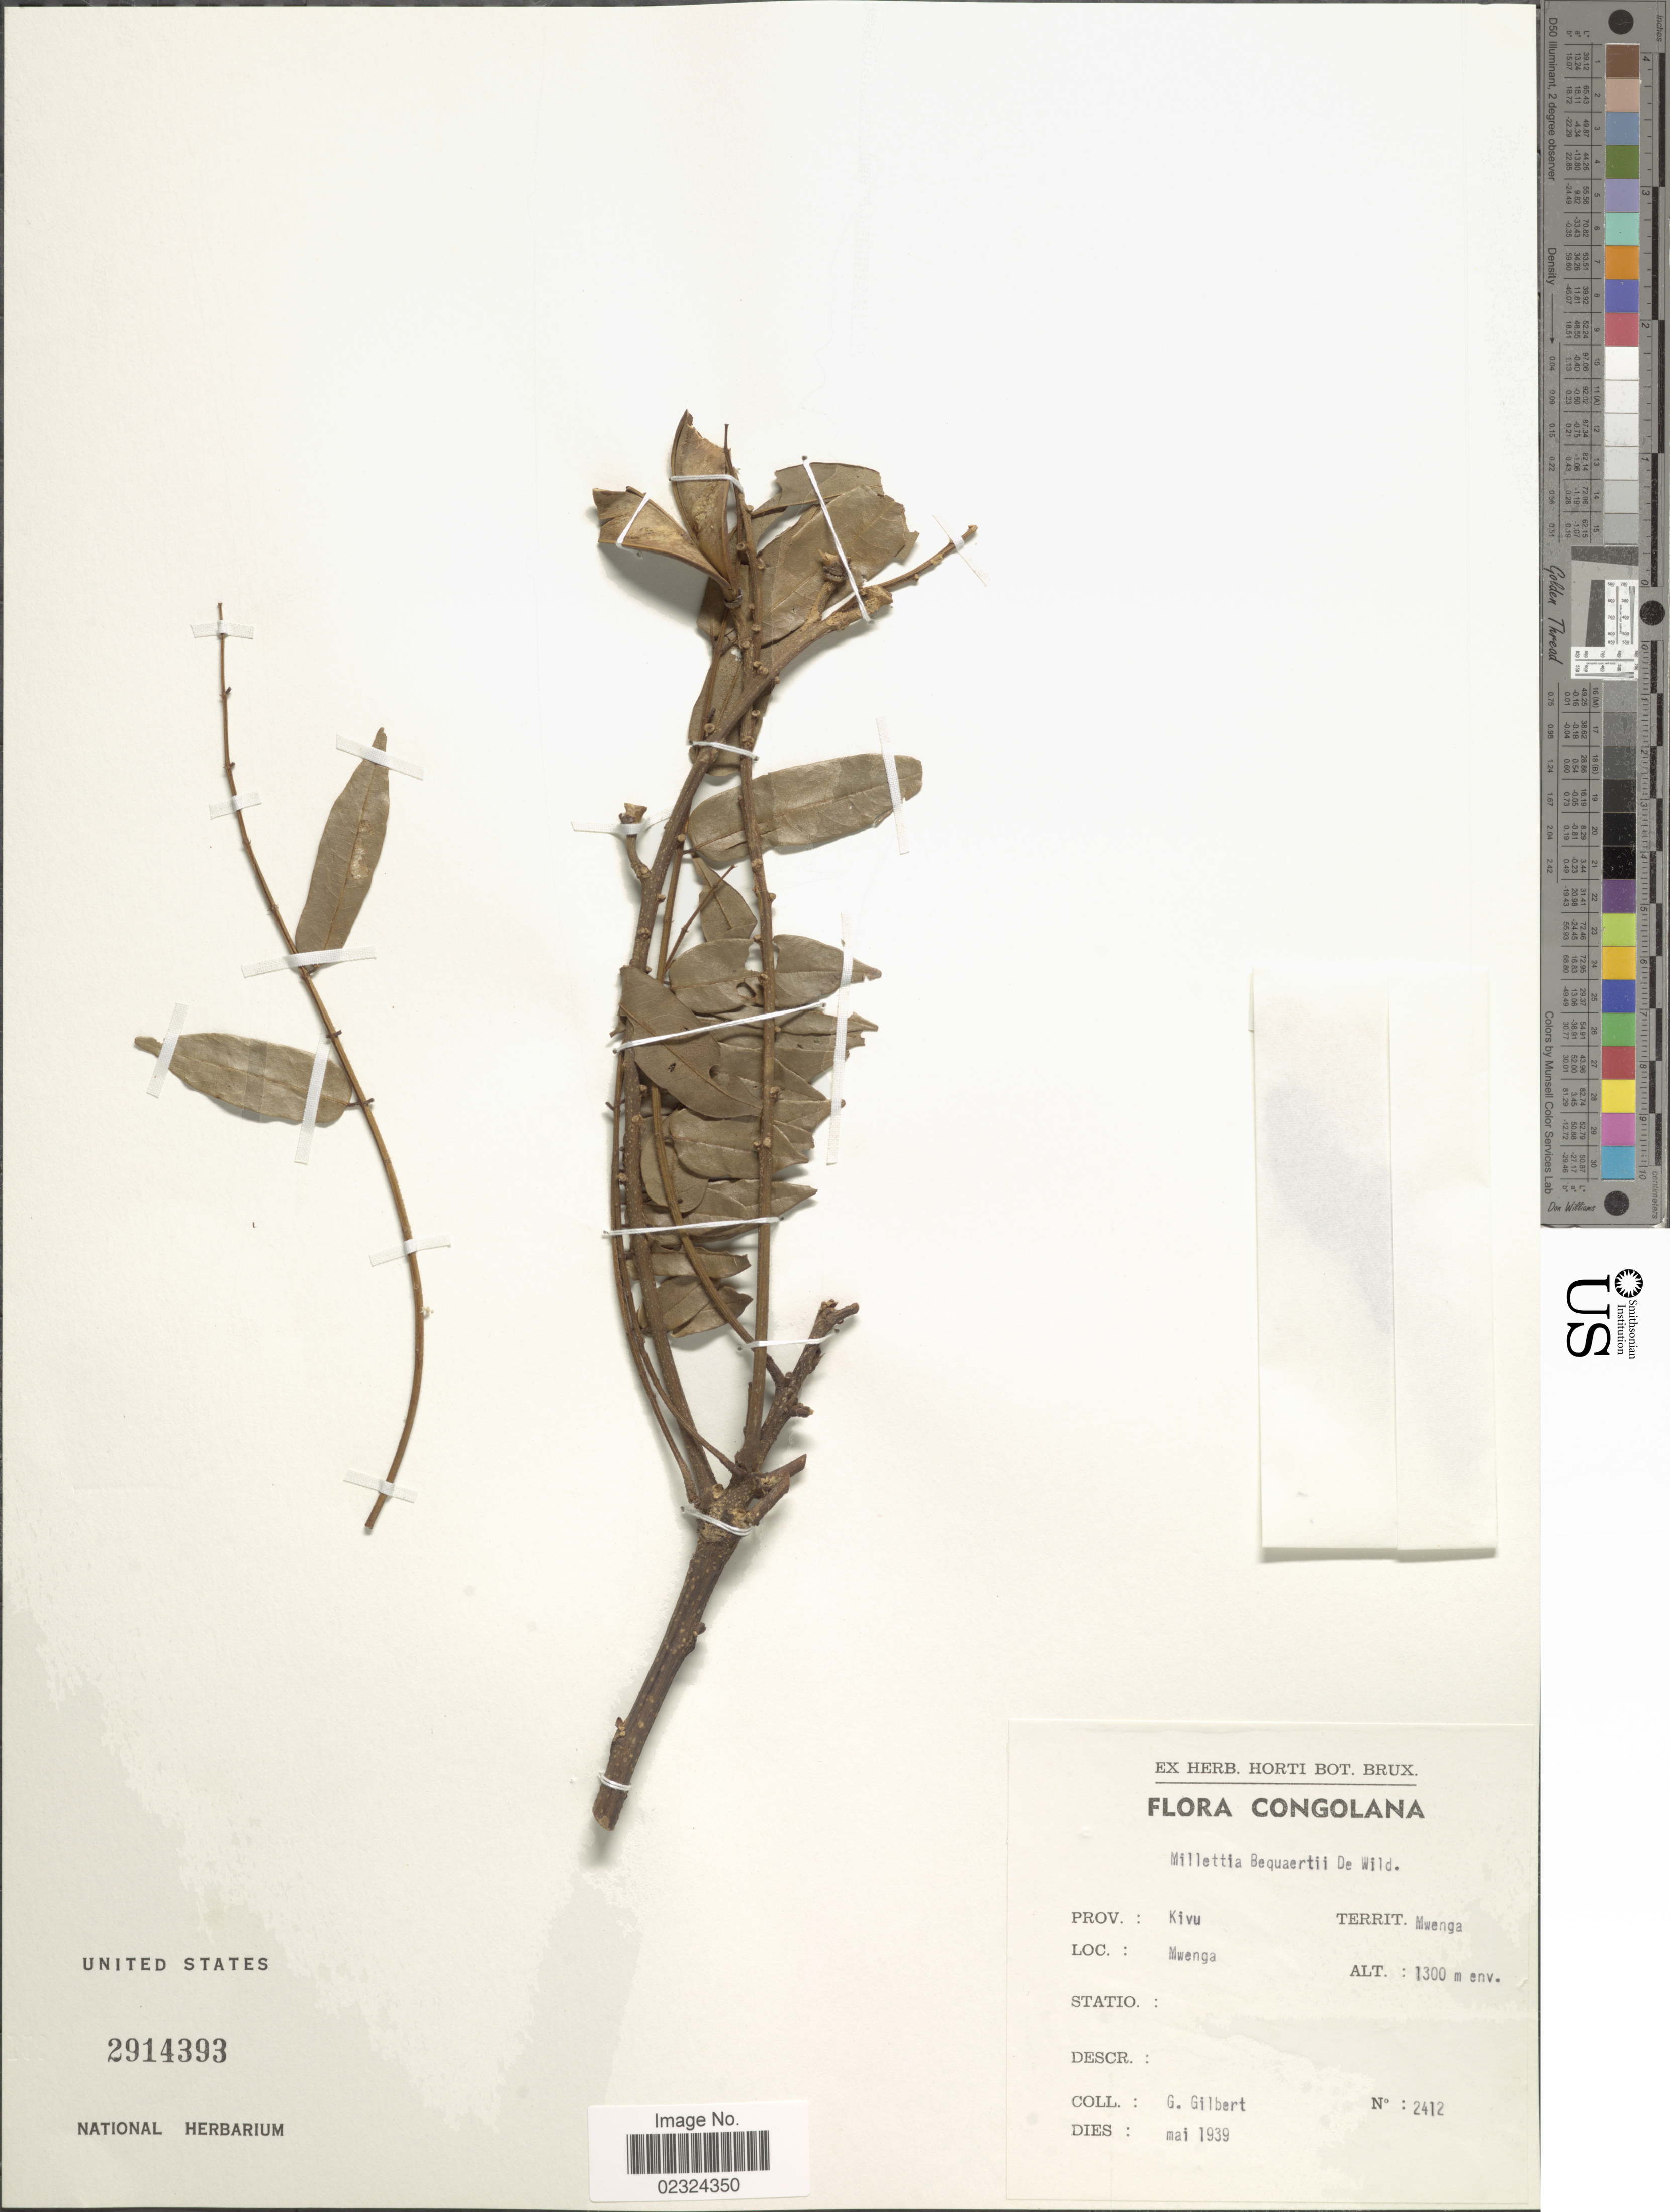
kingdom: Plantae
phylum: Tracheophyta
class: Magnoliopsida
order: Fabales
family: Fabaceae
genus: Millettia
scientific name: Millettia bequaerti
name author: De Wild.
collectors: G. Gilbert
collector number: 2412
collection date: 1939-05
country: Congo, Democratic Republic of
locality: Congolana. Kivu. Mwenga.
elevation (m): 1300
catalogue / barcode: US 2914393